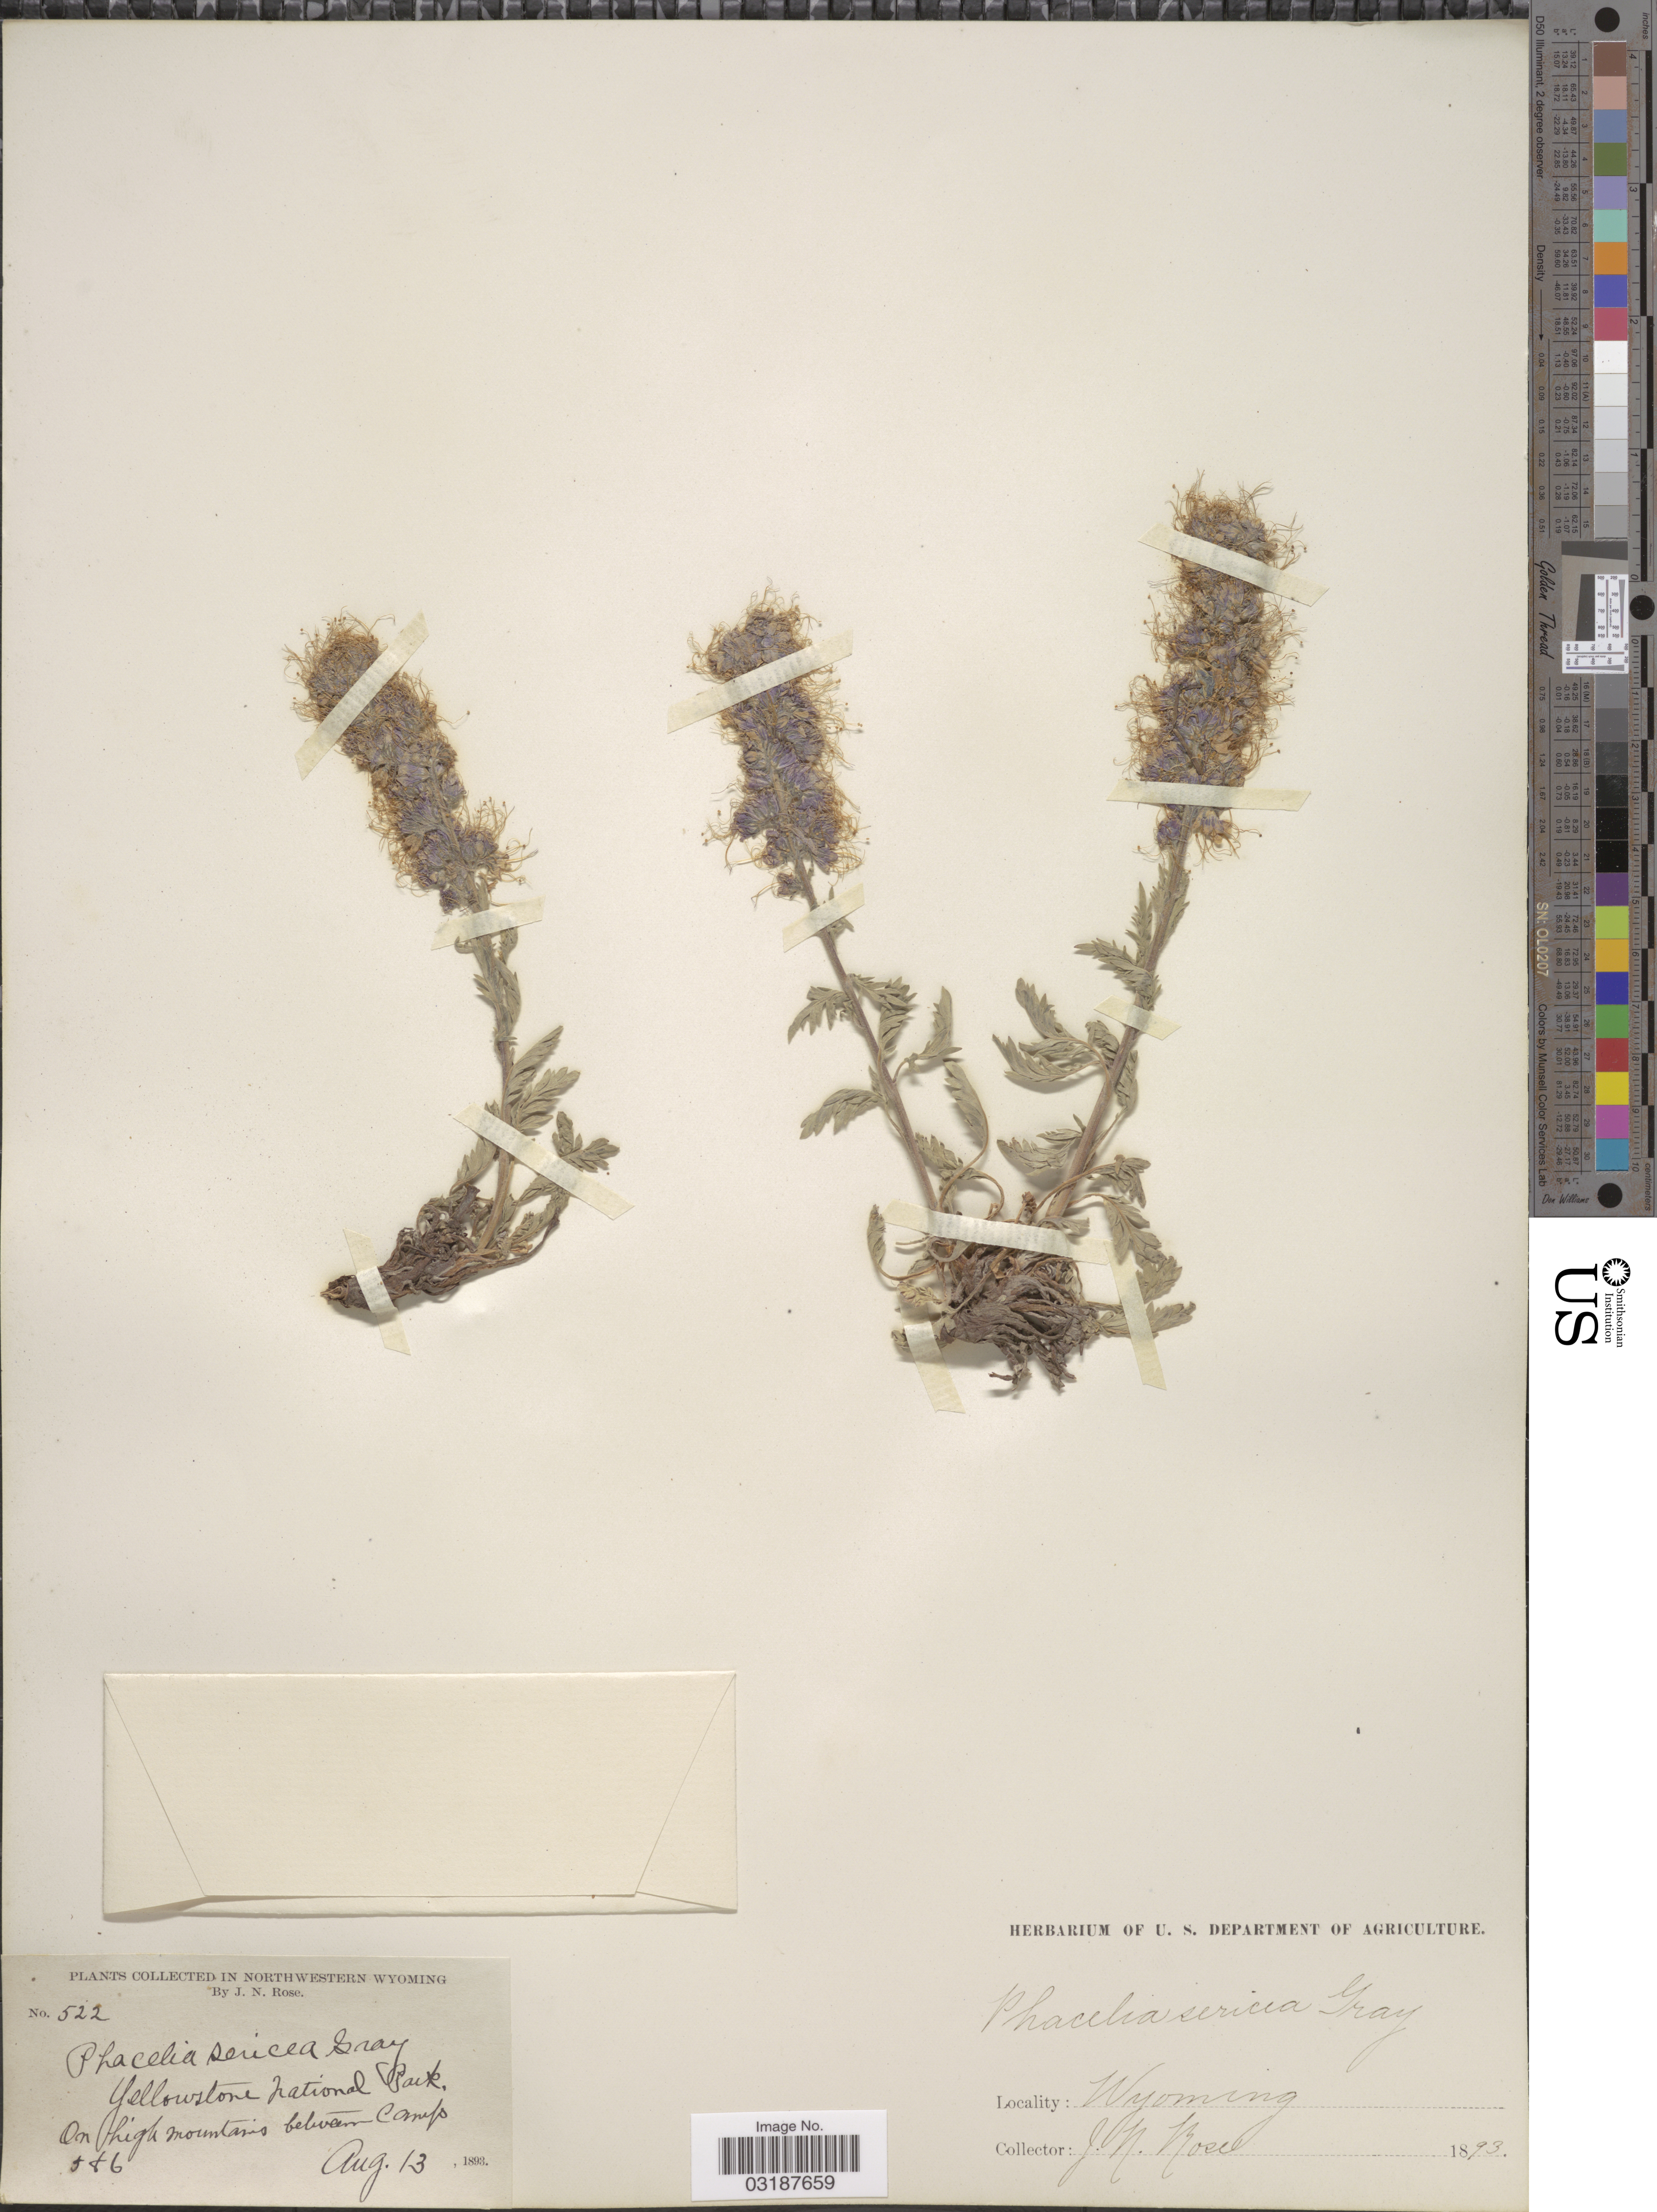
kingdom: Plantae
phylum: Tracheophyta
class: Magnoliopsida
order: Boraginales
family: Hydrophyllaceae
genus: Phacelia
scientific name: Phacelia sericea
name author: (Graham) A. Gray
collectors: J. N. Rose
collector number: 522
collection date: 1893-08-13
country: United States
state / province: Wyoming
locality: Northwestern Wyoming. Yellowstone National Park, On high mountains between Camps 5 & 6.